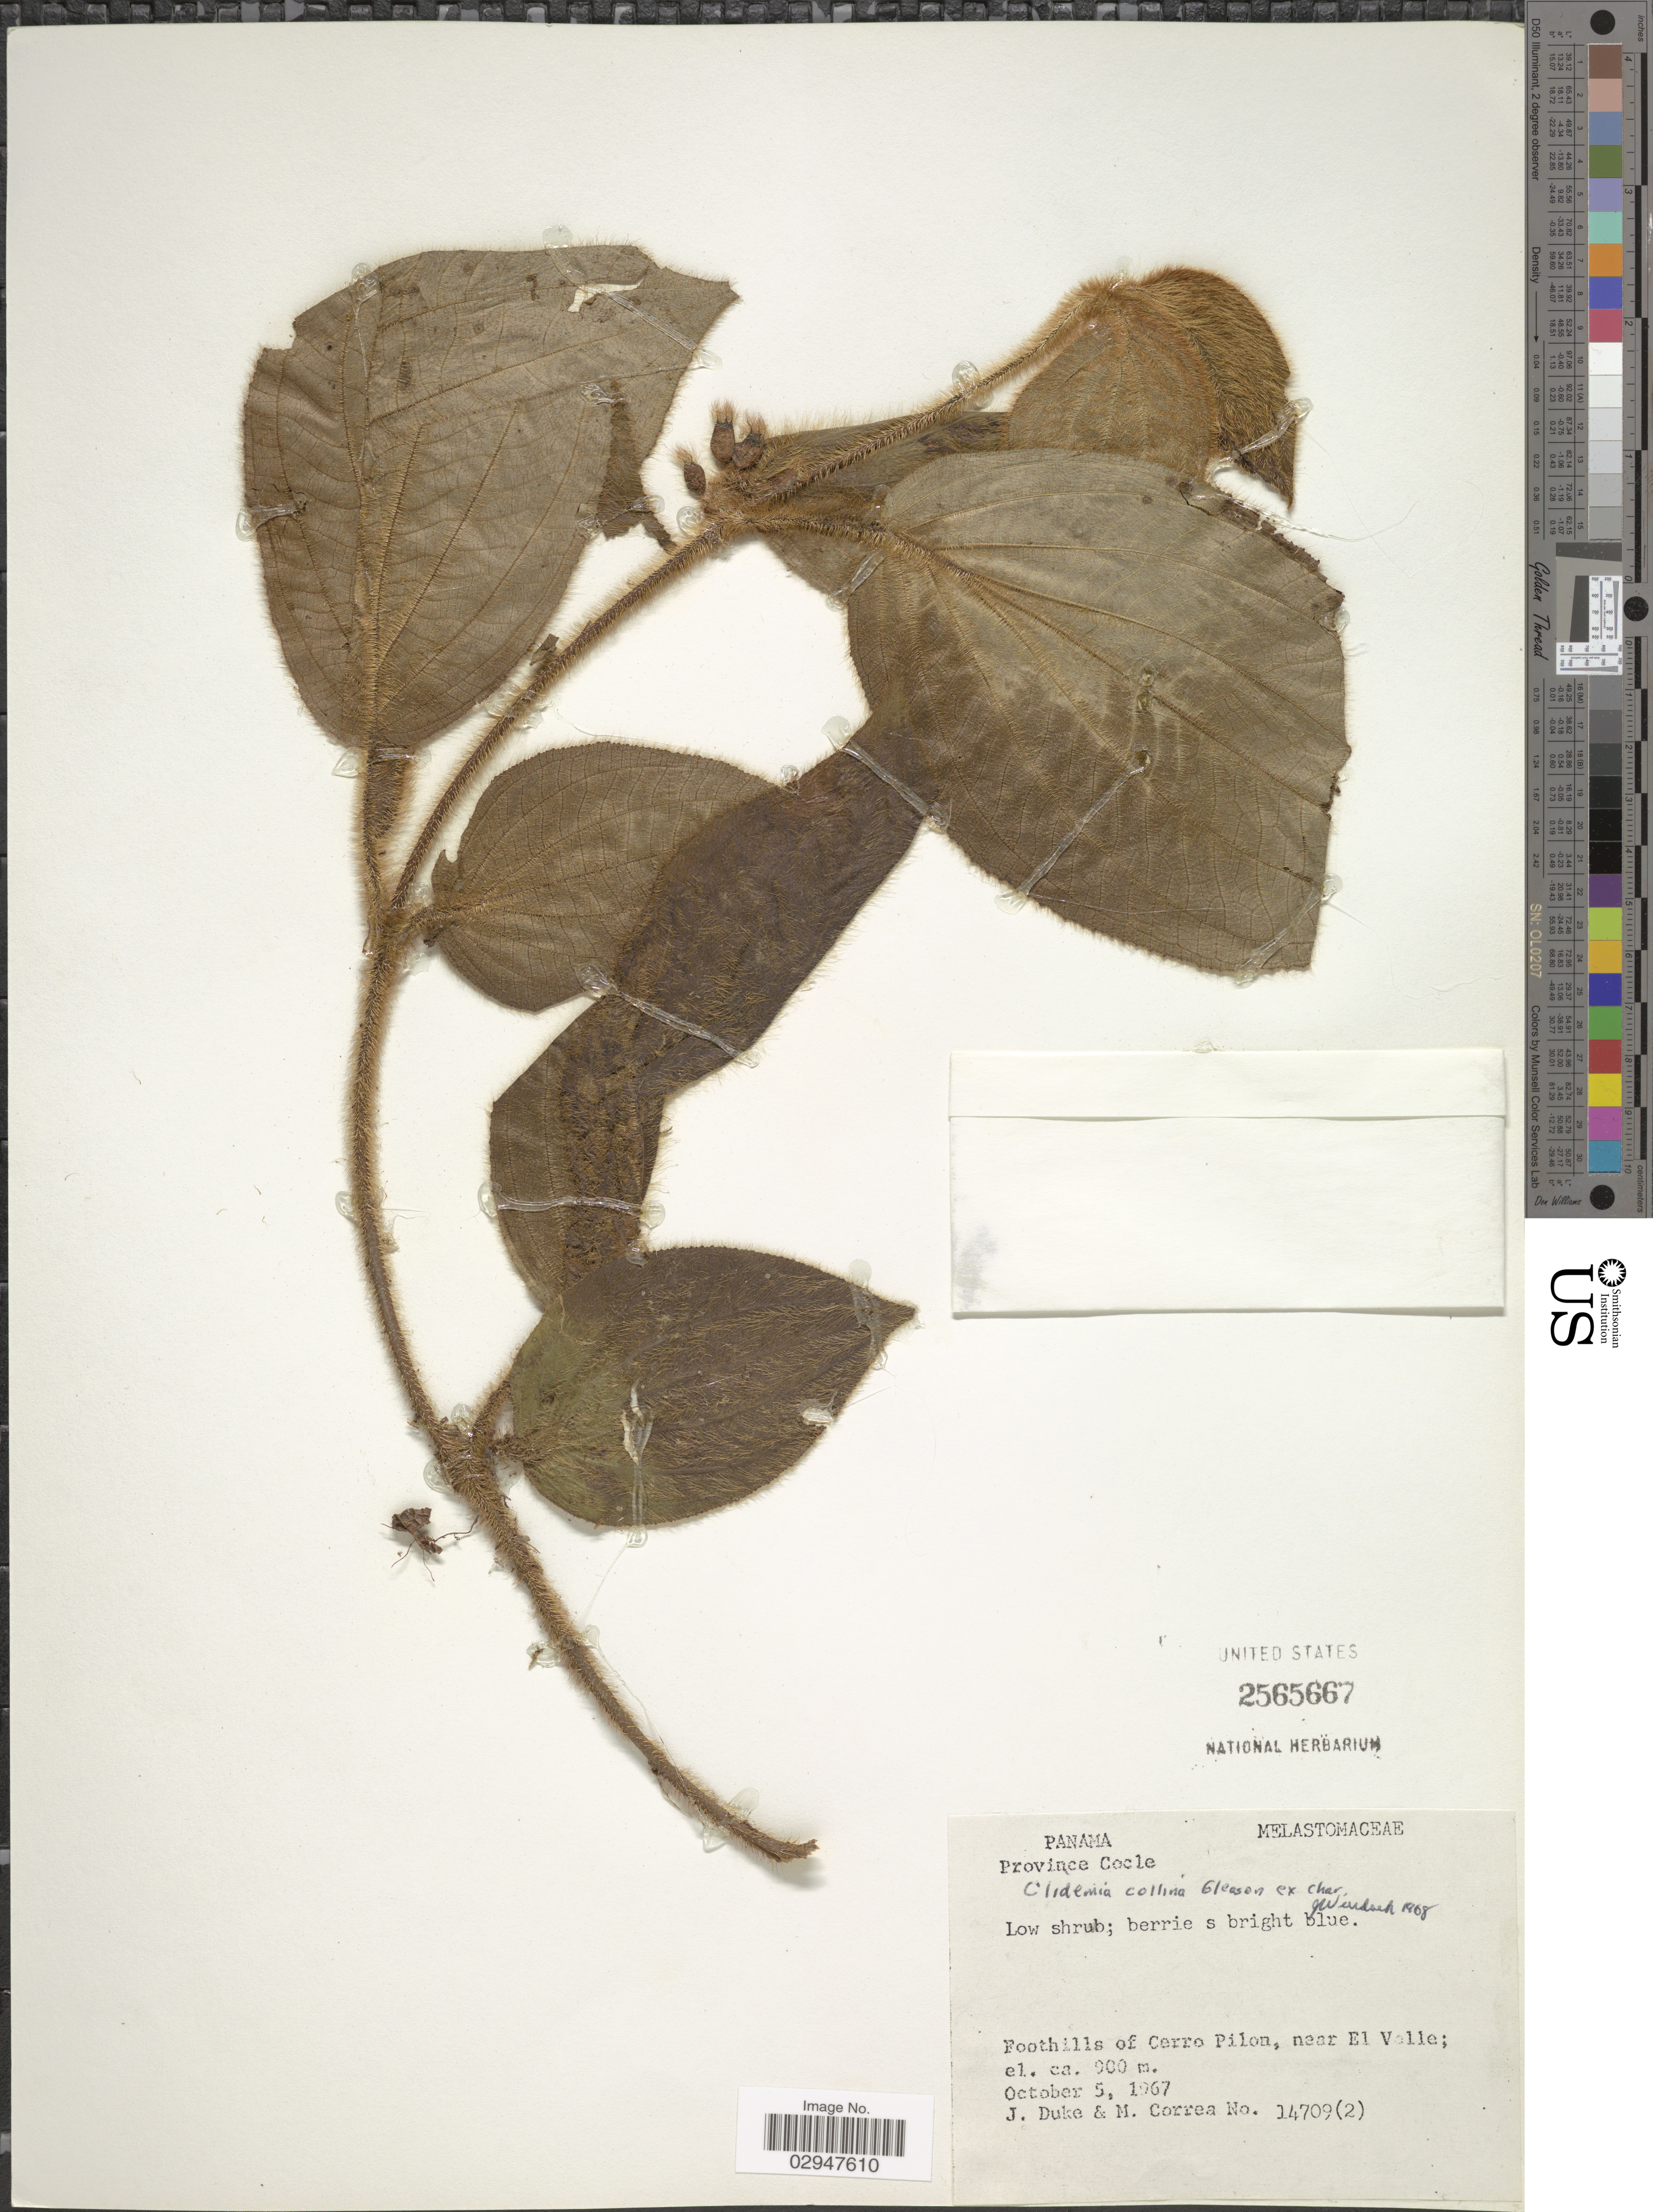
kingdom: Plantae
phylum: Tracheophyta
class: Magnoliopsida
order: Myrtales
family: Melastomataceae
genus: Clidemia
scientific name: Clidemia collina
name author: Gleason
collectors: J. Duke & M. Correa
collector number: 14709 (2)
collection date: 1967-10-05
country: Panama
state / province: Coclé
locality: Foothills of Cerro Pilon, near El Valle.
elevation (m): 900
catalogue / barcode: US 2565667